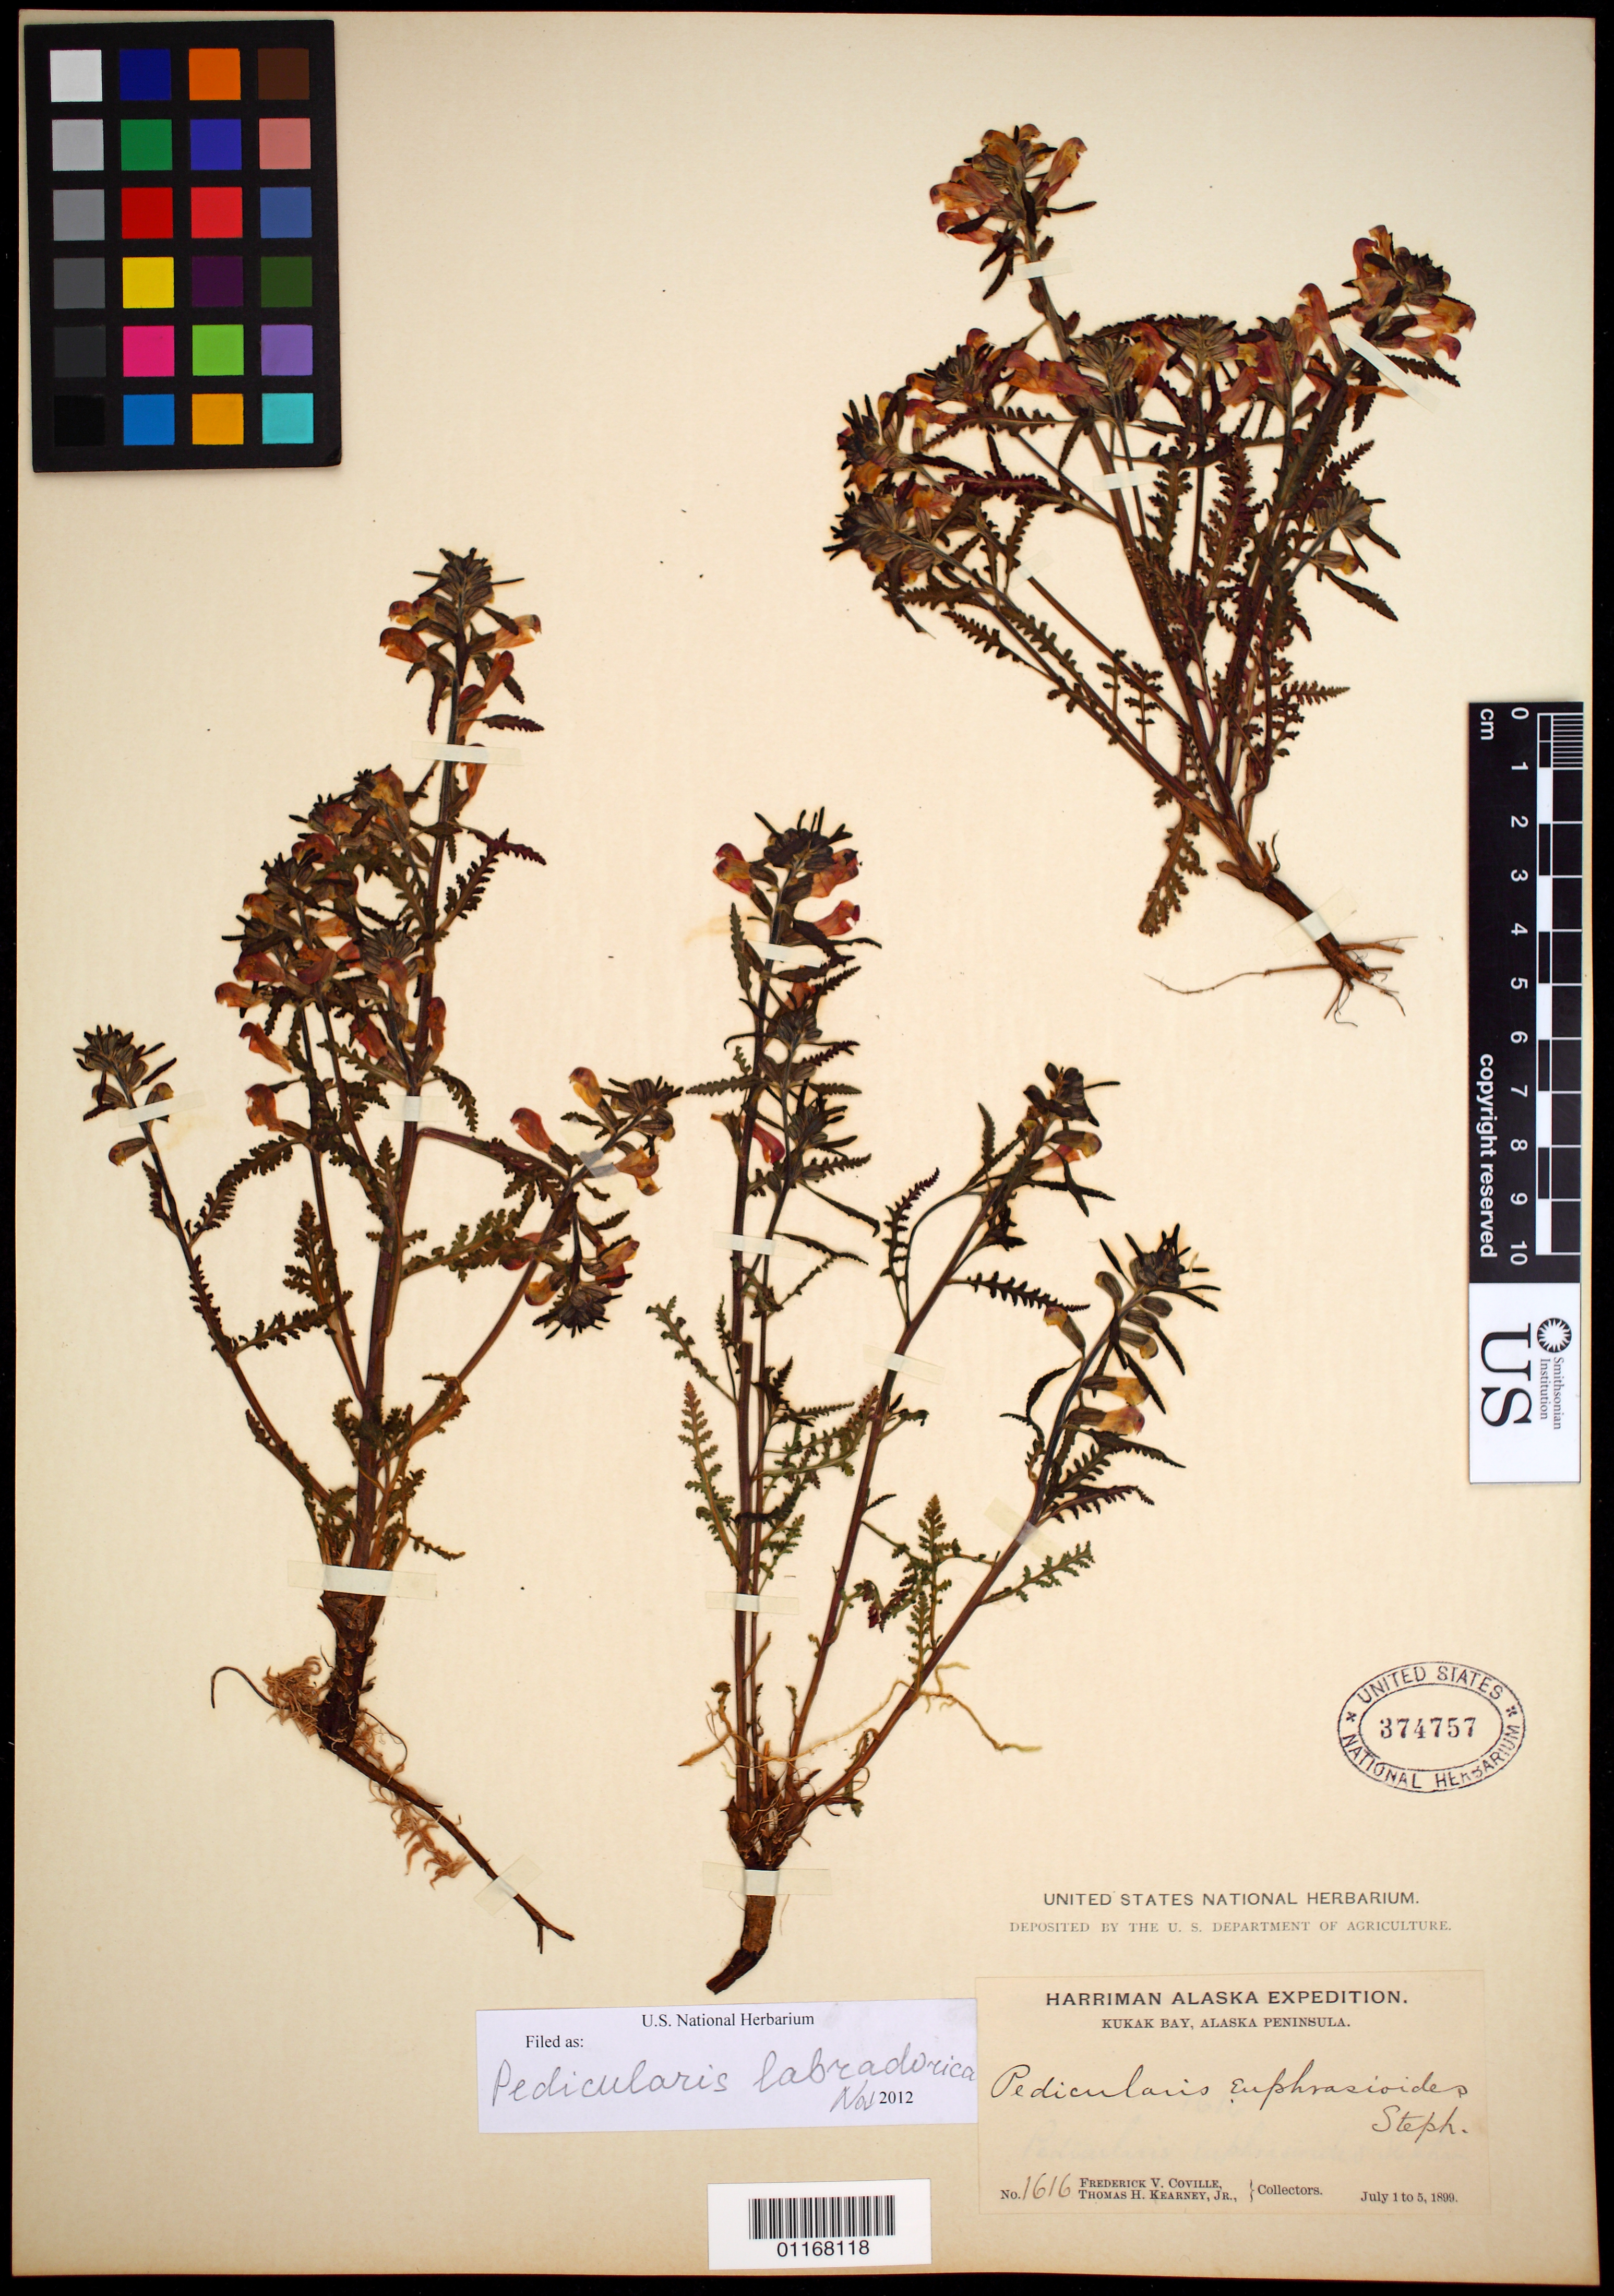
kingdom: Plantae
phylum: Tracheophyta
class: Magnoliopsida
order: Lamiales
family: Orobanchaceae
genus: Pedicularis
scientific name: Pedicularis labradorica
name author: Wirsing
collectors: F. V. Coville & T. H. Kearney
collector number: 1616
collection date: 1899-07-01/1899-07-05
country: United States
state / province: Alaska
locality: Kukak Bay, Alaska Peninsula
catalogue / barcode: US 374757